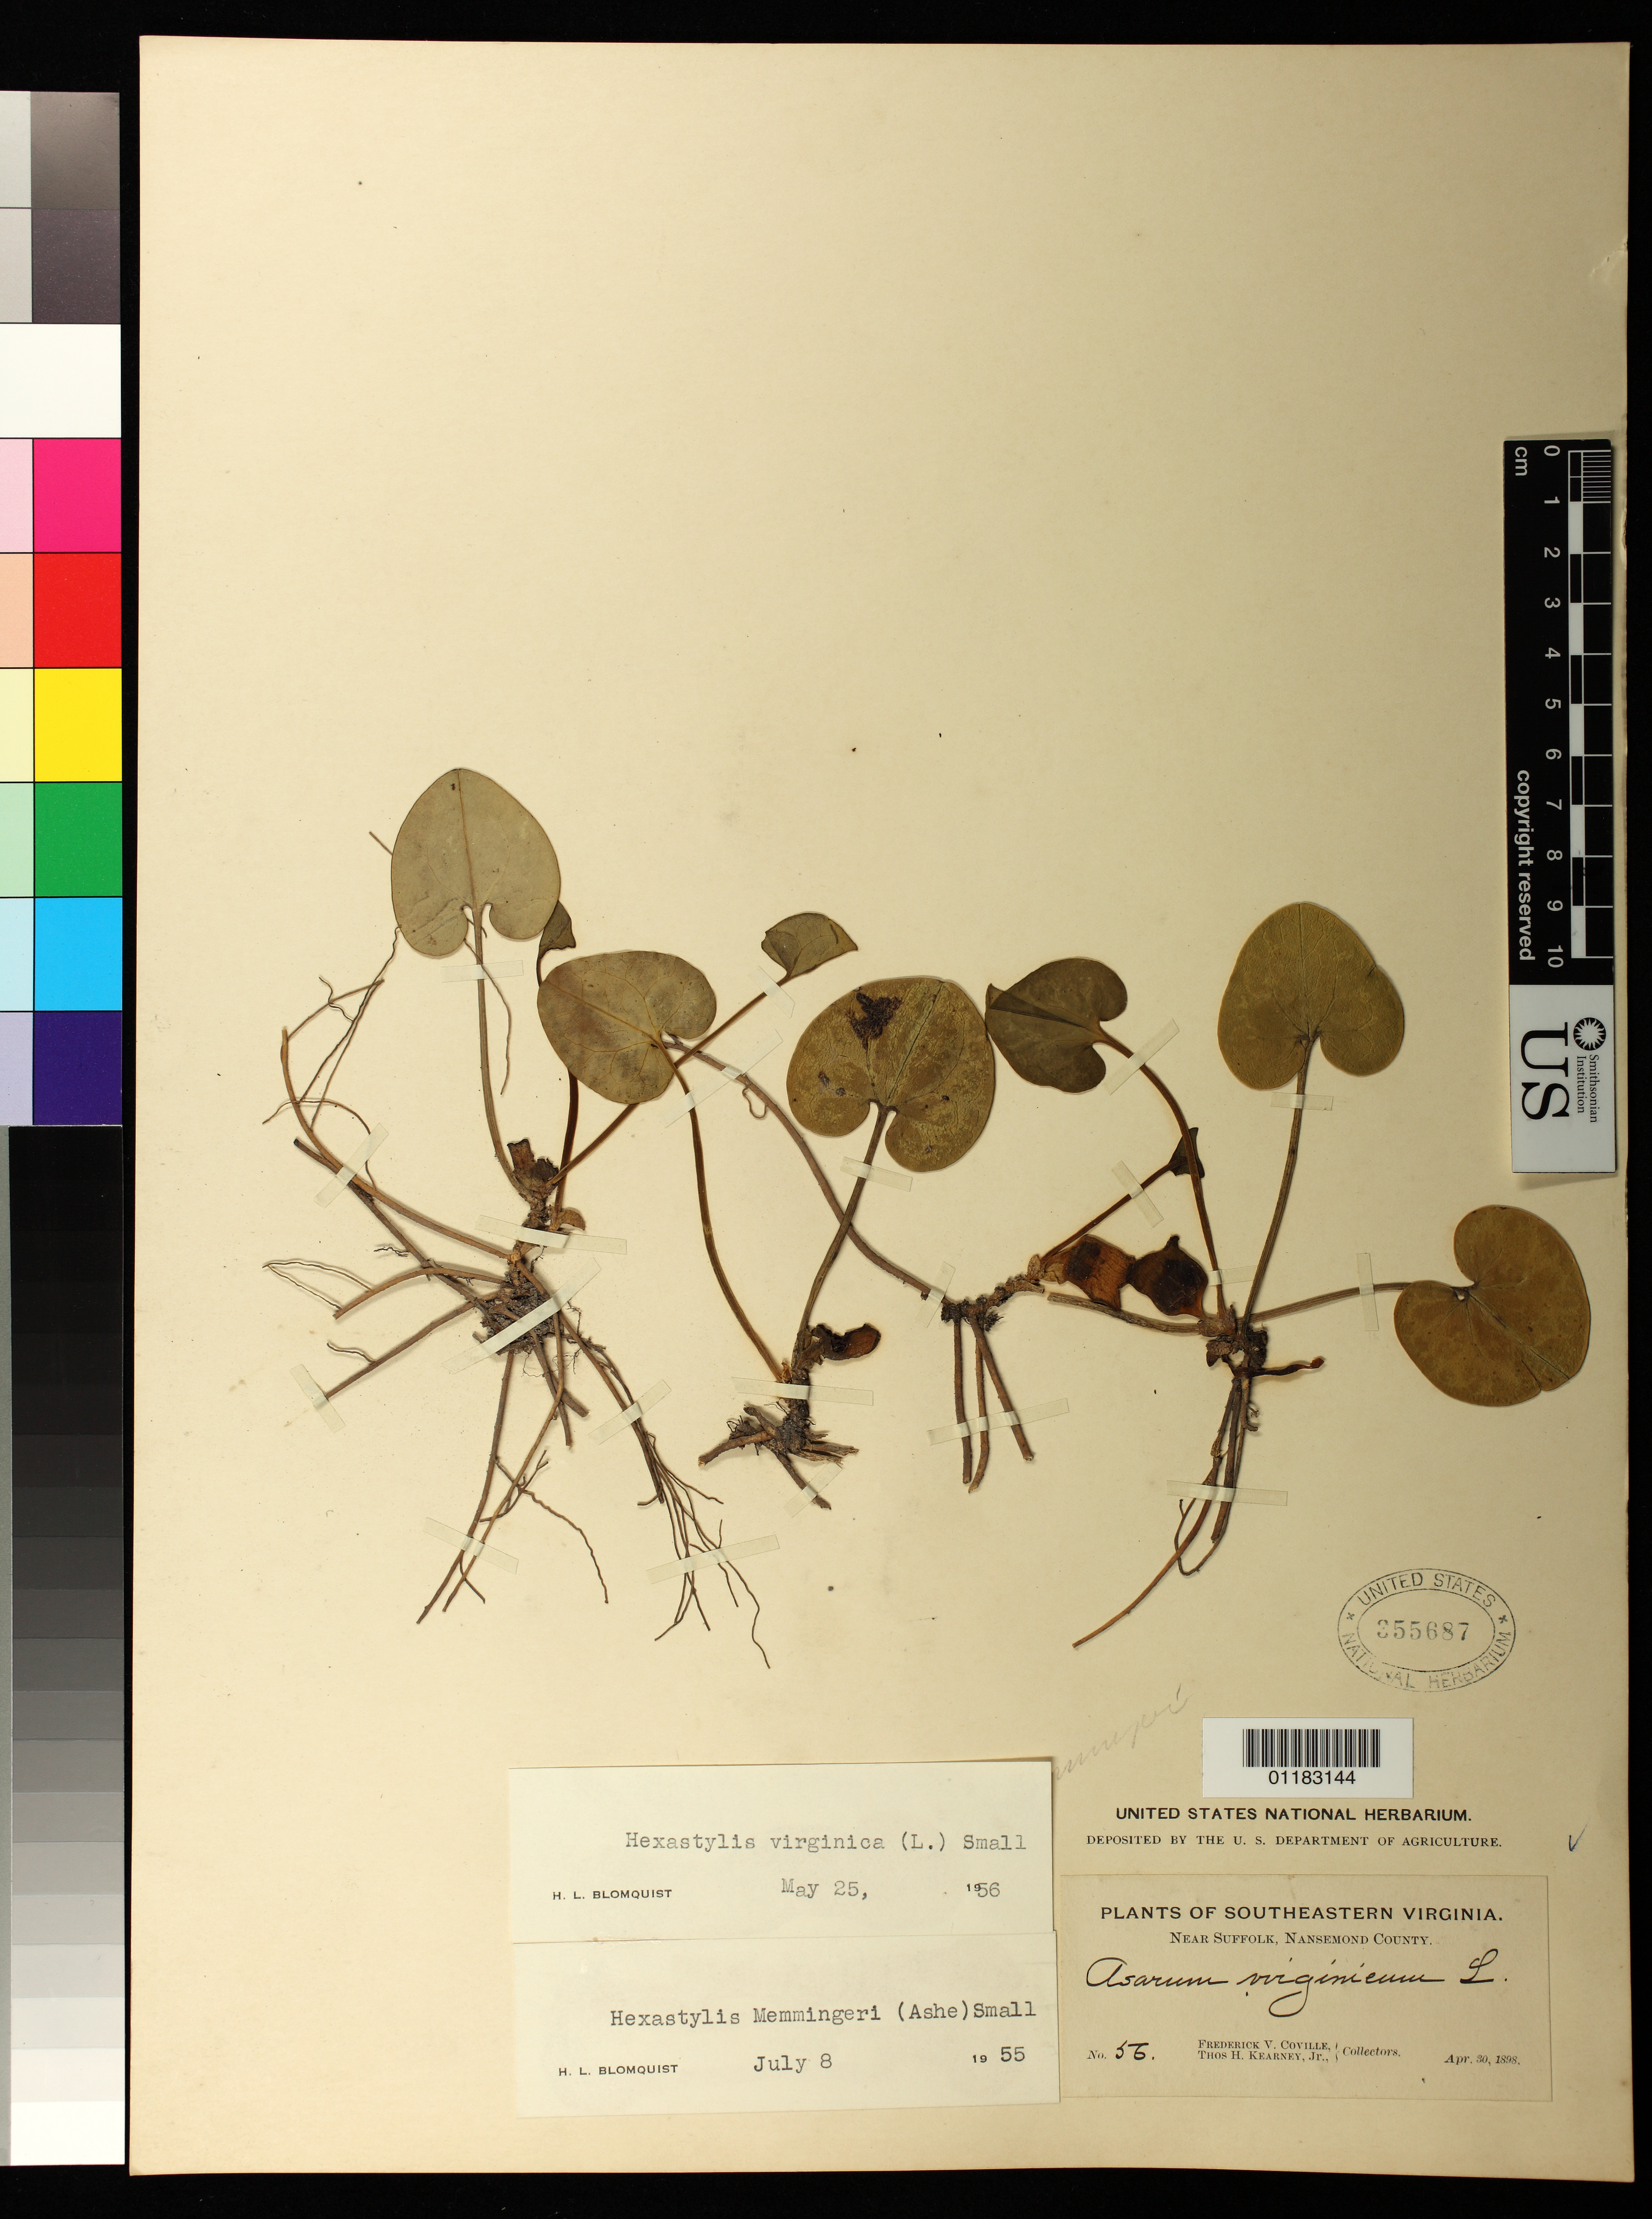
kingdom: Plantae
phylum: Tracheophyta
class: Magnoliopsida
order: Piperales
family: Aristolochiaceae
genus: Hexastylis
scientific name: Hexastylis virginica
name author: (L.) Small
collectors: F. V. Coville & T. H. Kearney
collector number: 56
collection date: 1898-04-30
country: United States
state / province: Virginia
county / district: City of Suffolk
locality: Near Suffolk, City of Suffolk Nansemond Co. (= historic county name).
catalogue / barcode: US 355687